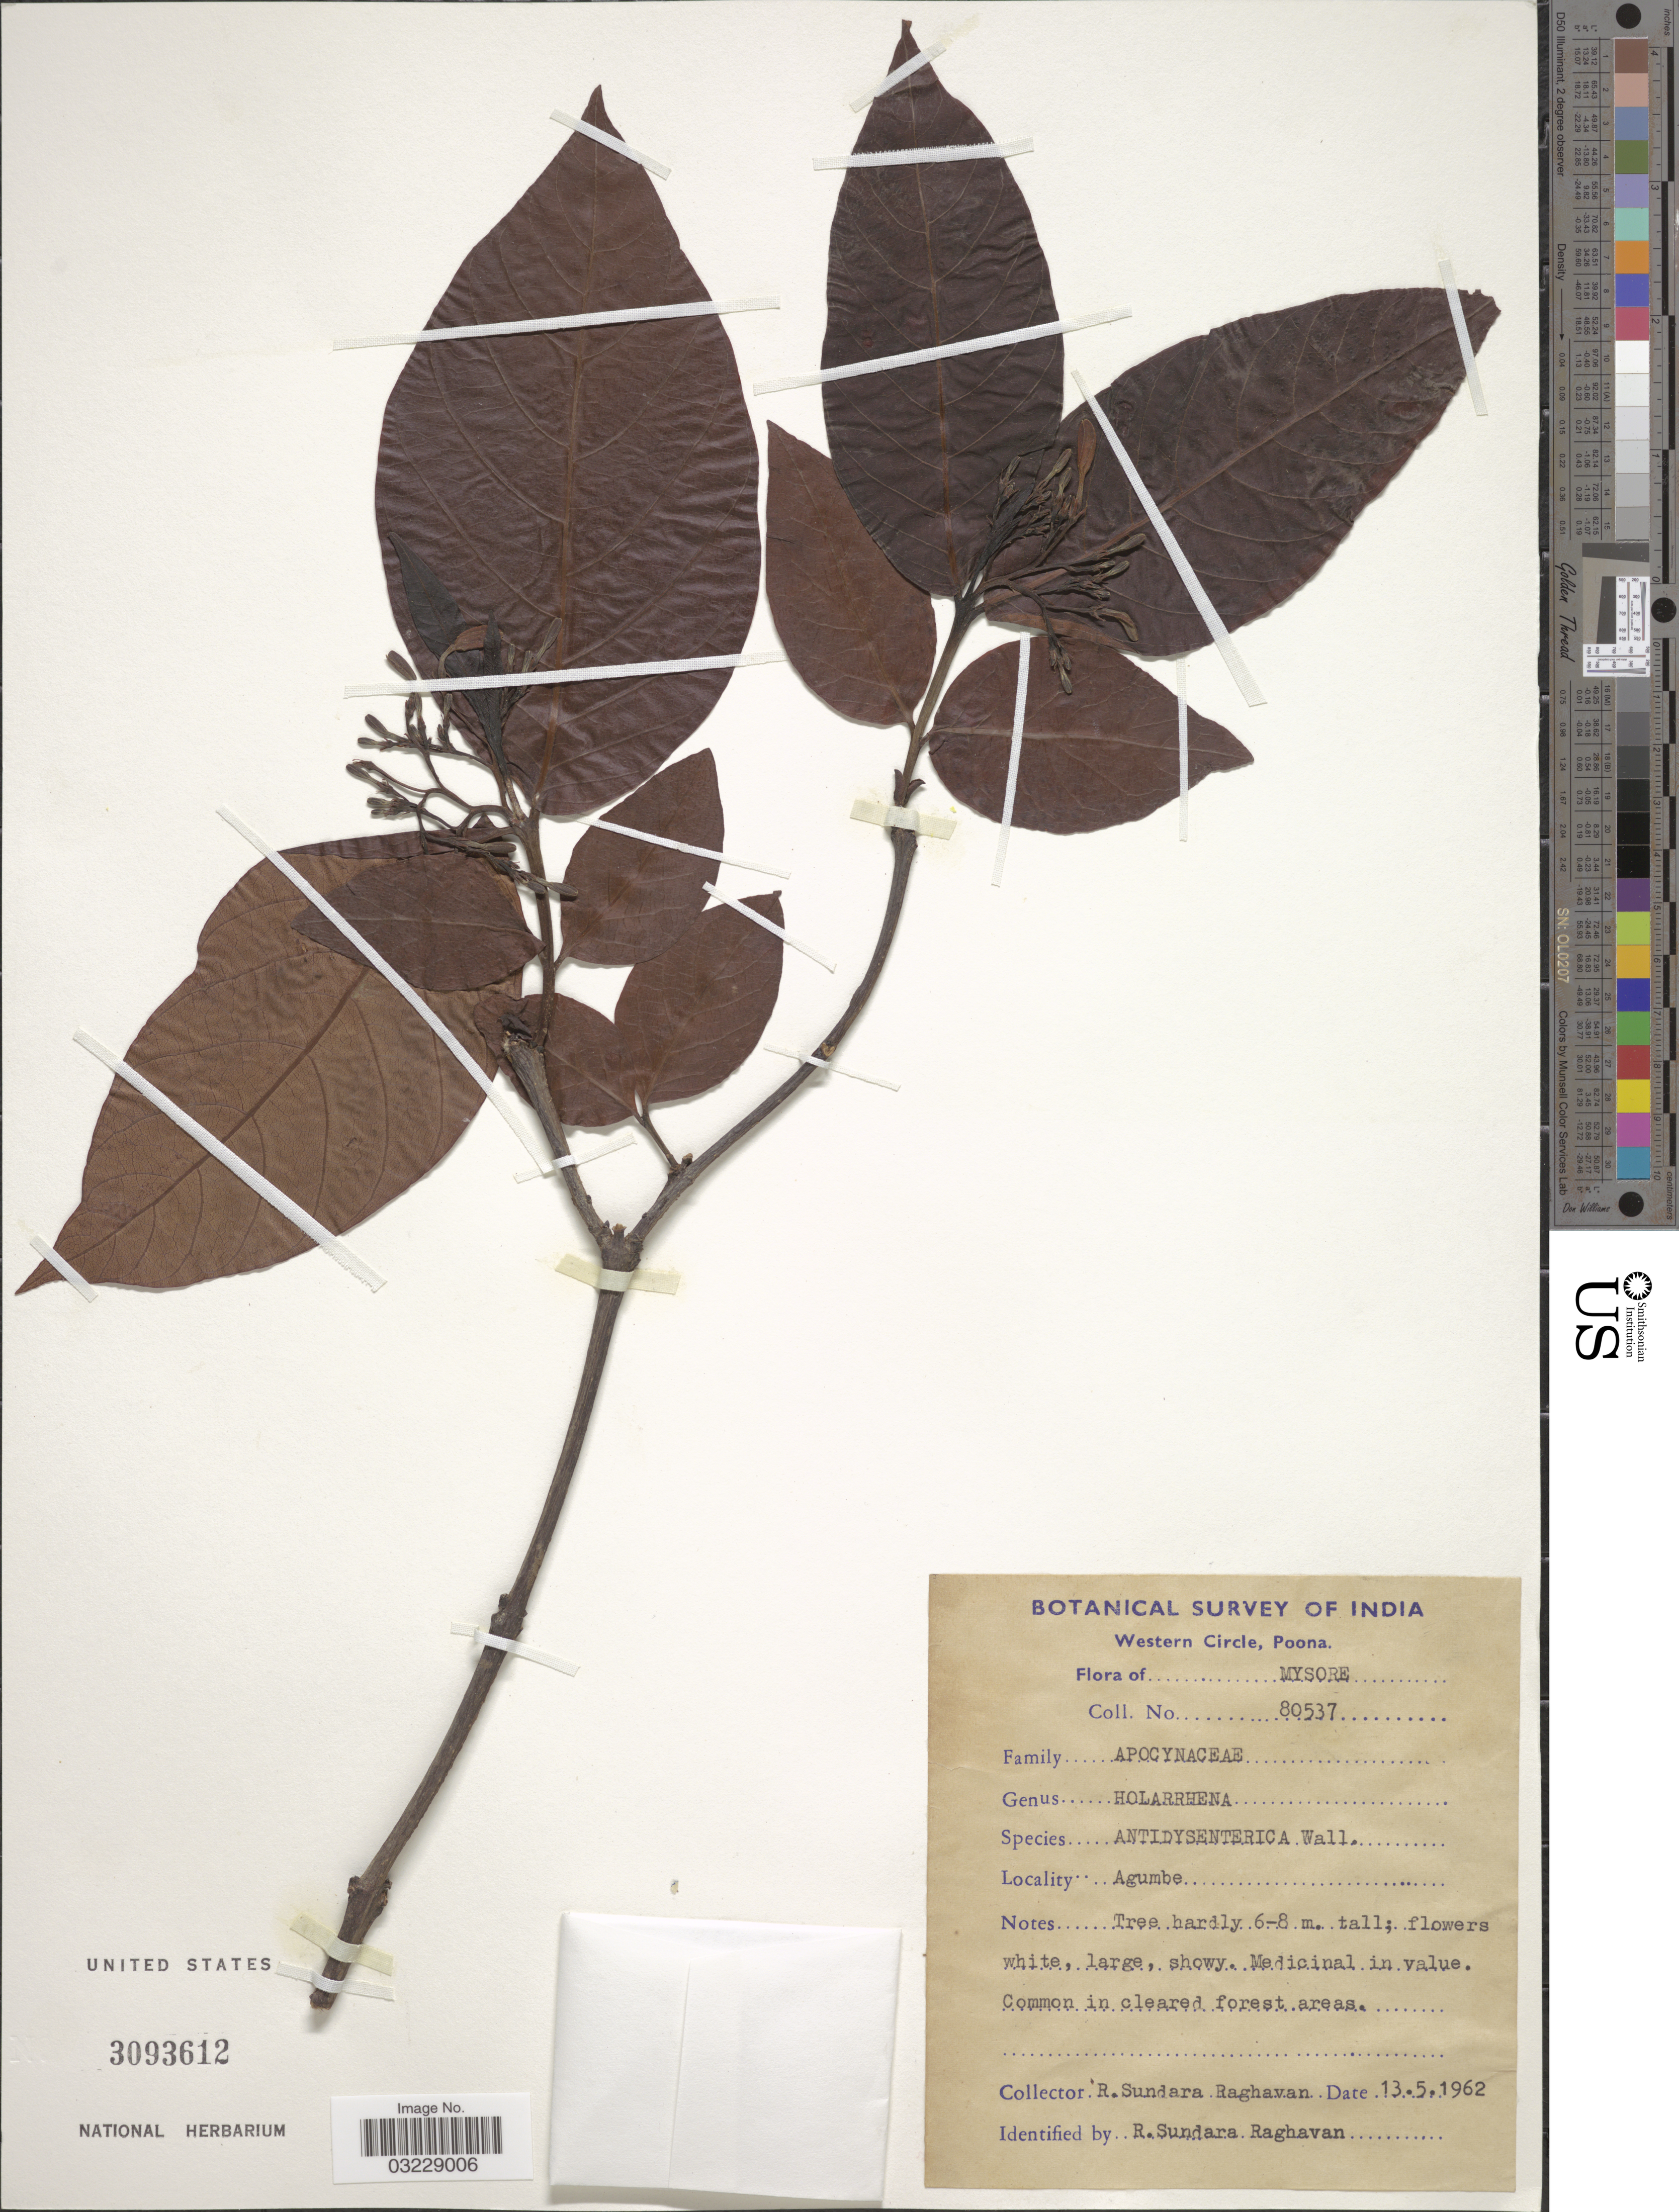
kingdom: Plantae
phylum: Tracheophyta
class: Magnoliopsida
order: Gentianales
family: Apocynaceae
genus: Holarrhena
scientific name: Holarrhena pubescens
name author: (Buch.-Ham.) Wall. ex G. Don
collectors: R. Sundararaghavan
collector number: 80537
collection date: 1962-05-13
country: India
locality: Western Circle, Poona. Mysore. Agumbe.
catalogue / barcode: US 3093612